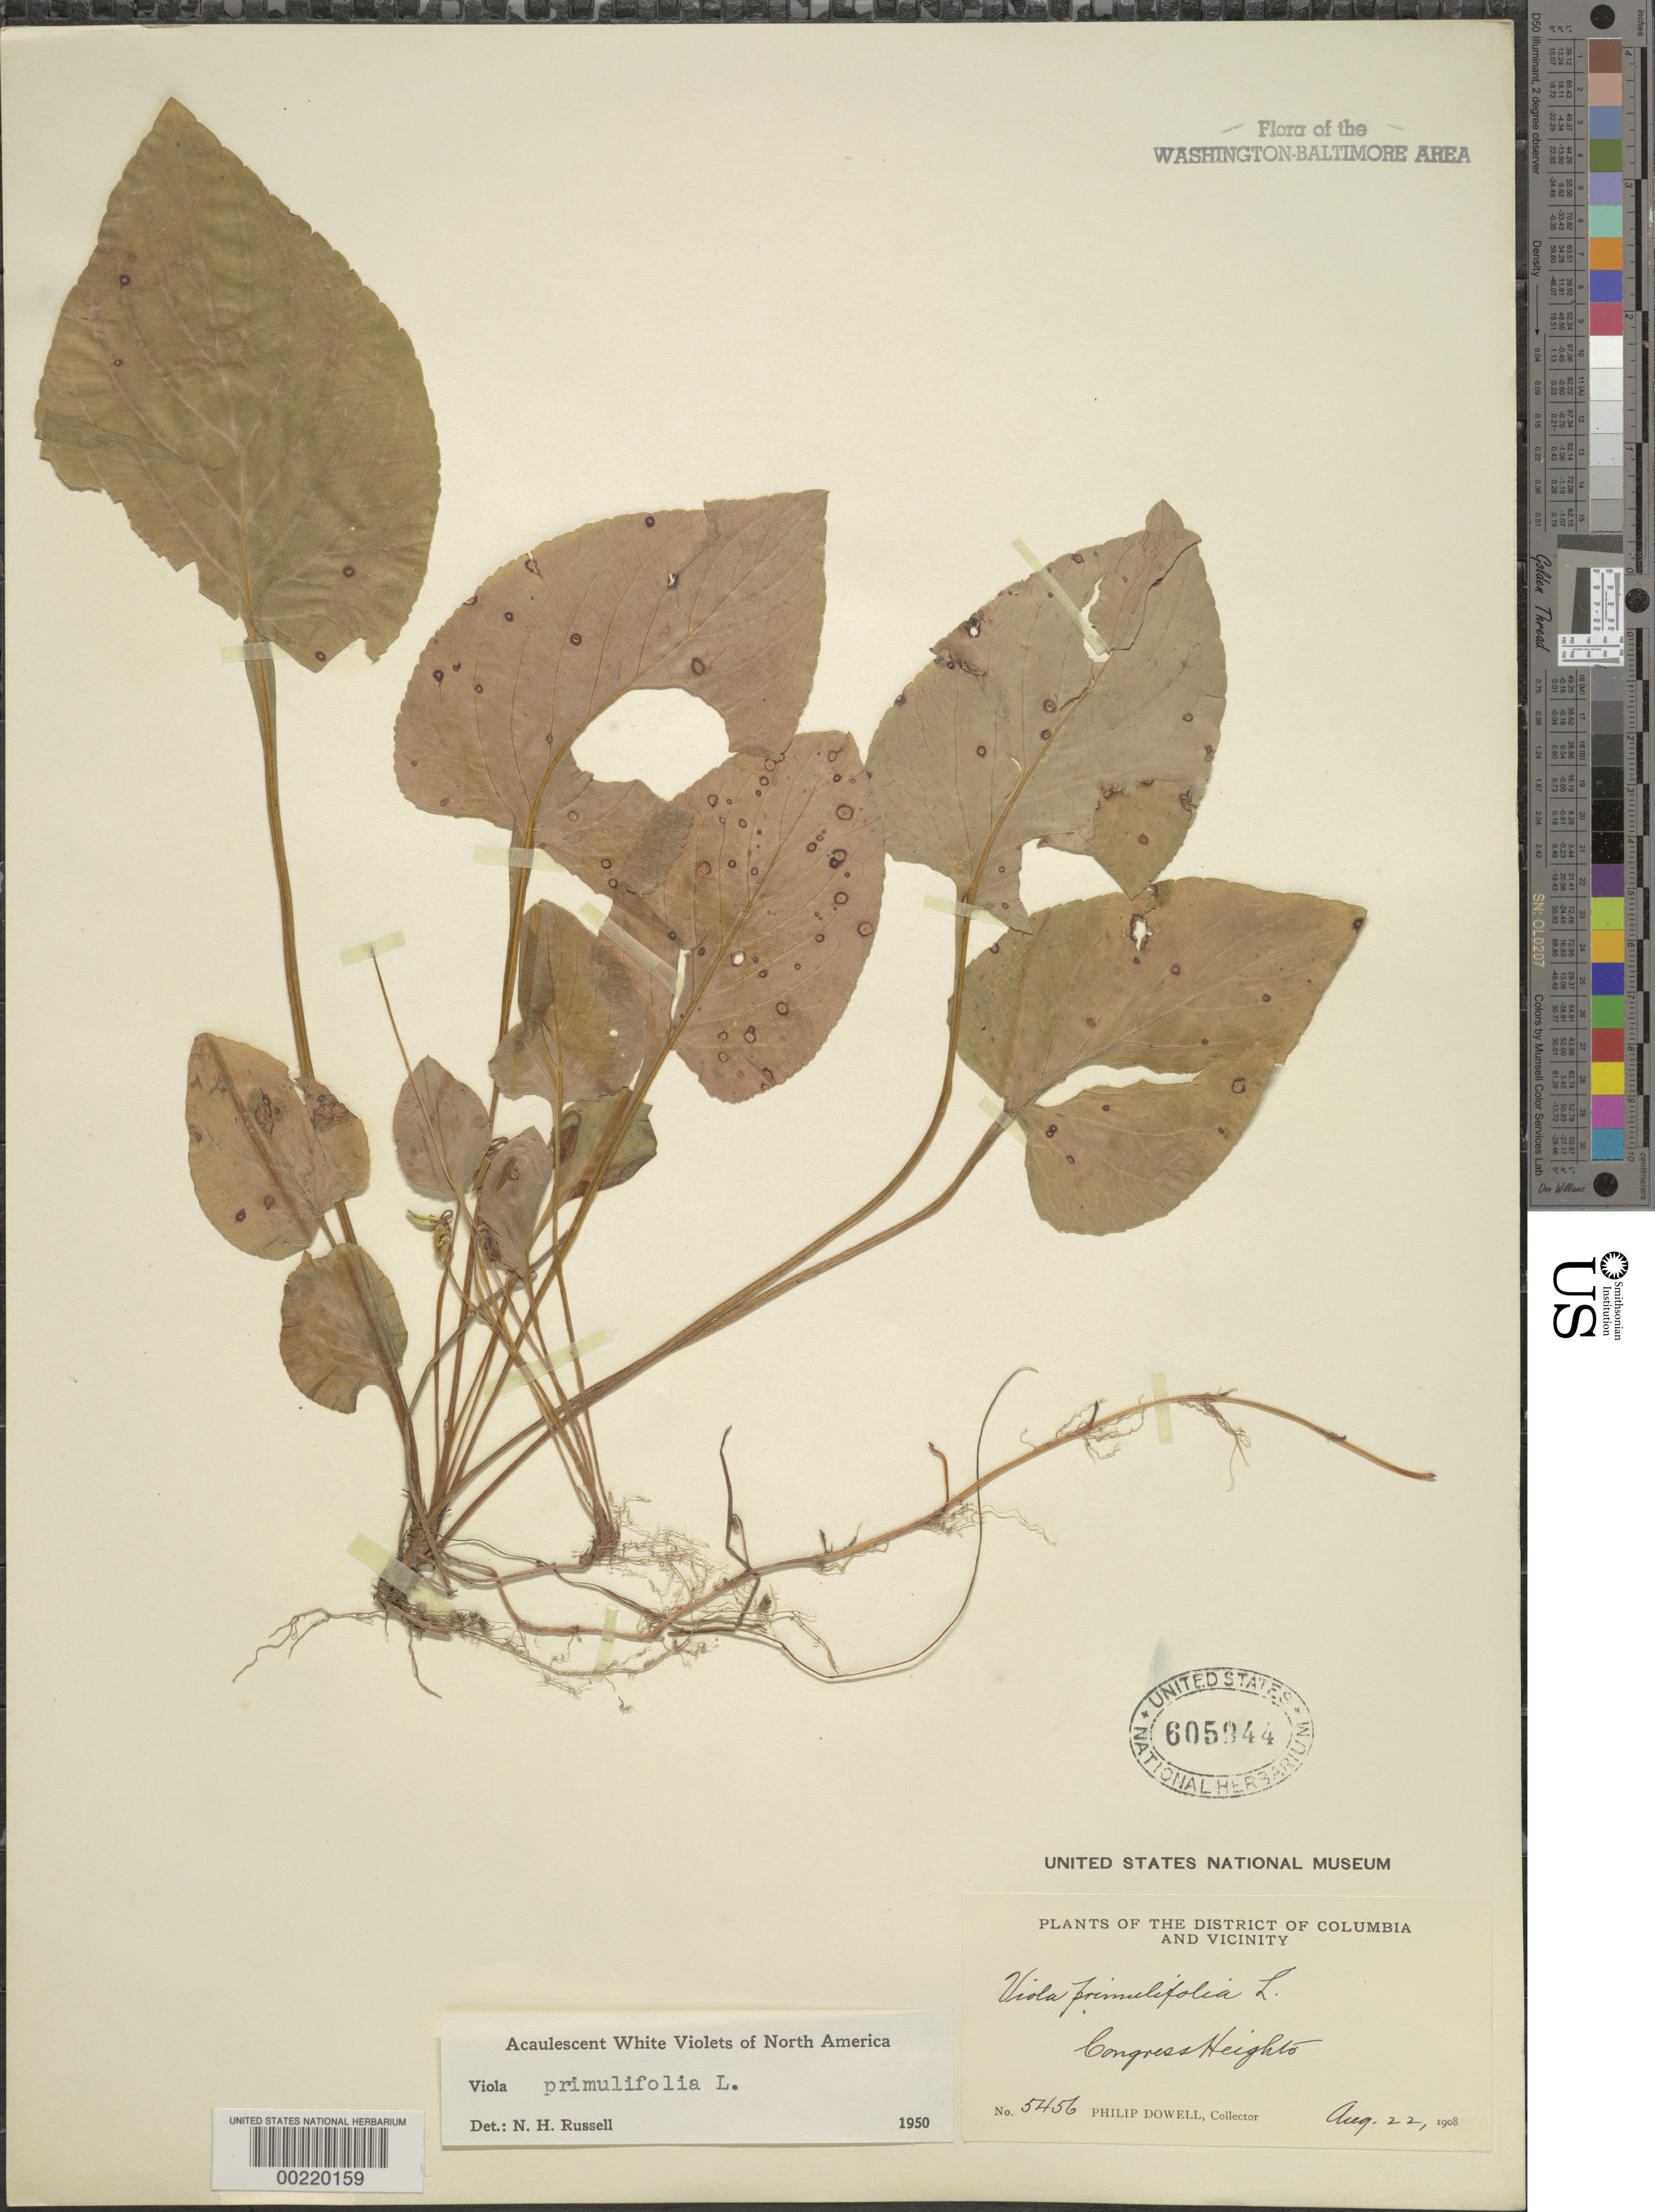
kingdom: Plantae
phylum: Tracheophyta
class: Magnoliopsida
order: Malpighiales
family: Violaceae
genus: Viola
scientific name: Viola primulifolia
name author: L.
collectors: P. Dowell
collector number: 5456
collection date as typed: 22 Aug 1908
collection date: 1908-08-22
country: United States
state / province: District of Columbia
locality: Congress Heights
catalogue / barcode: US 605944